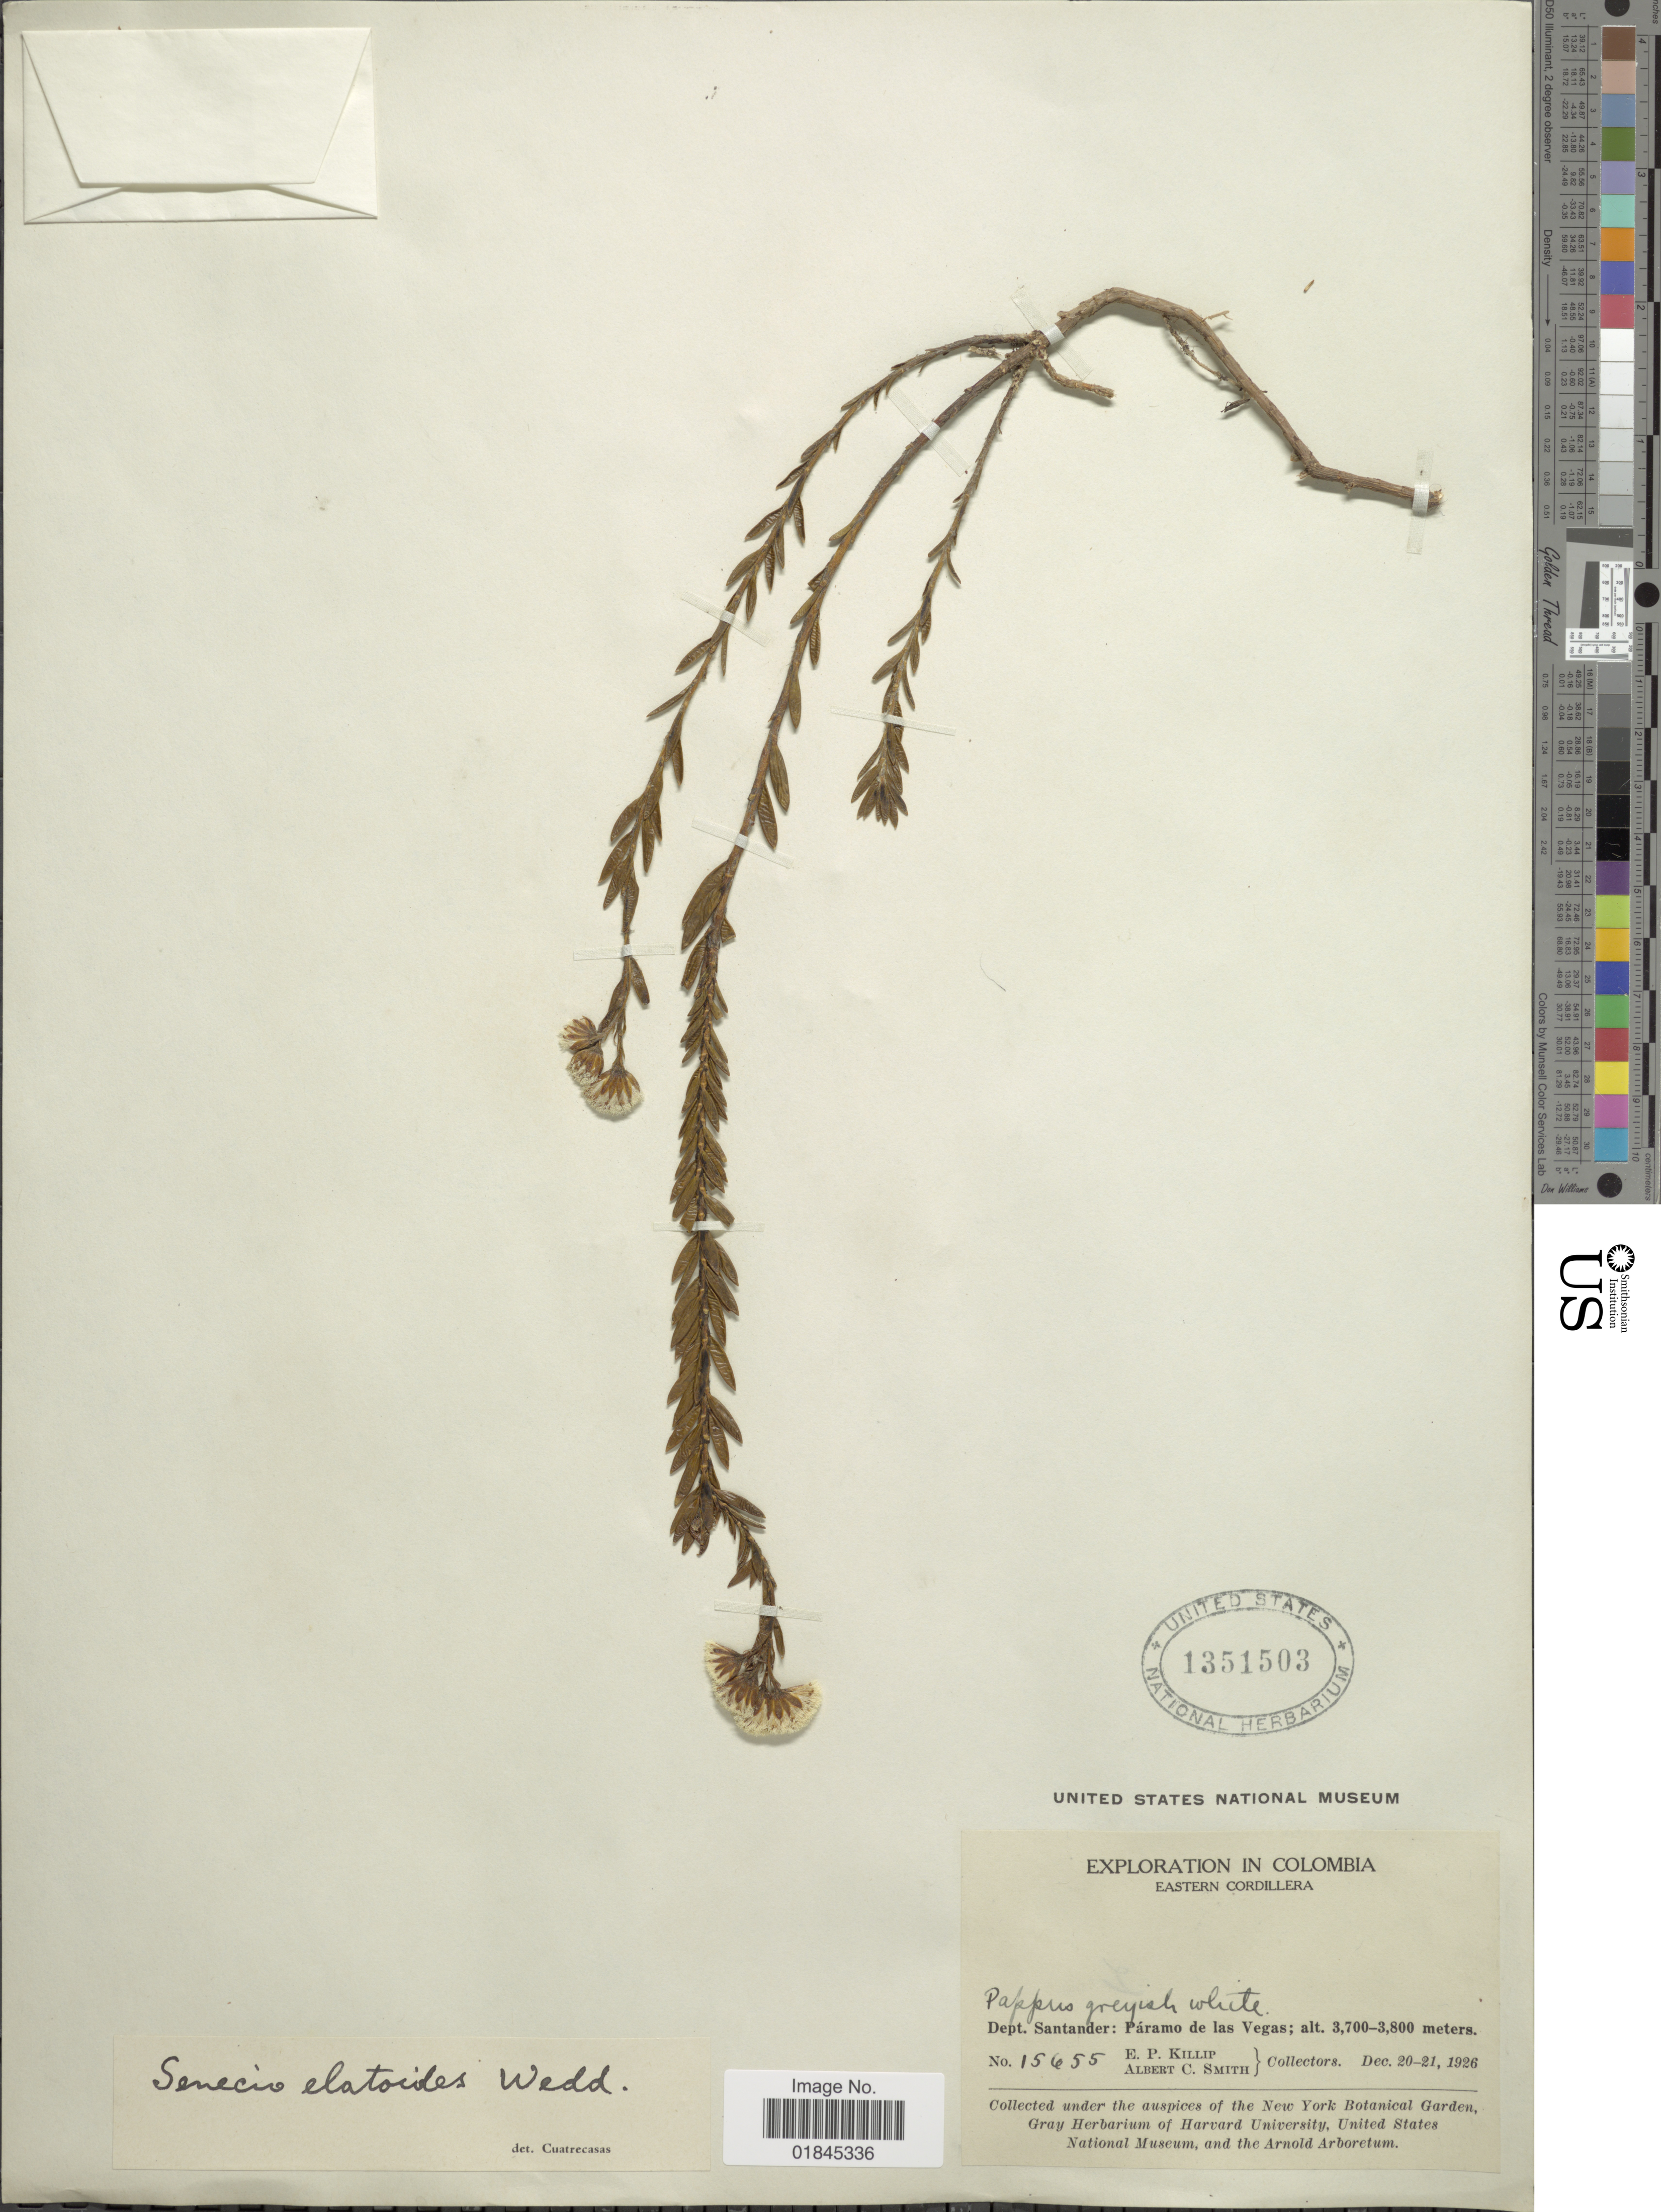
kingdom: Plantae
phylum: Tracheophyta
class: Magnoliopsida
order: Asterales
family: Asteraceae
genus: Pentacalia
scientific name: Pentacalia elatoides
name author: (Wedd.) Cuatrec.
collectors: E. P. Killip & A. C. Smith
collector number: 15655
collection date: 1926-12-20/1926-12-21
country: Colombia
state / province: Santander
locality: Eastern Cordillera. Dept. Santander: Páramo de las Vegas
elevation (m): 3700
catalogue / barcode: US 1351503